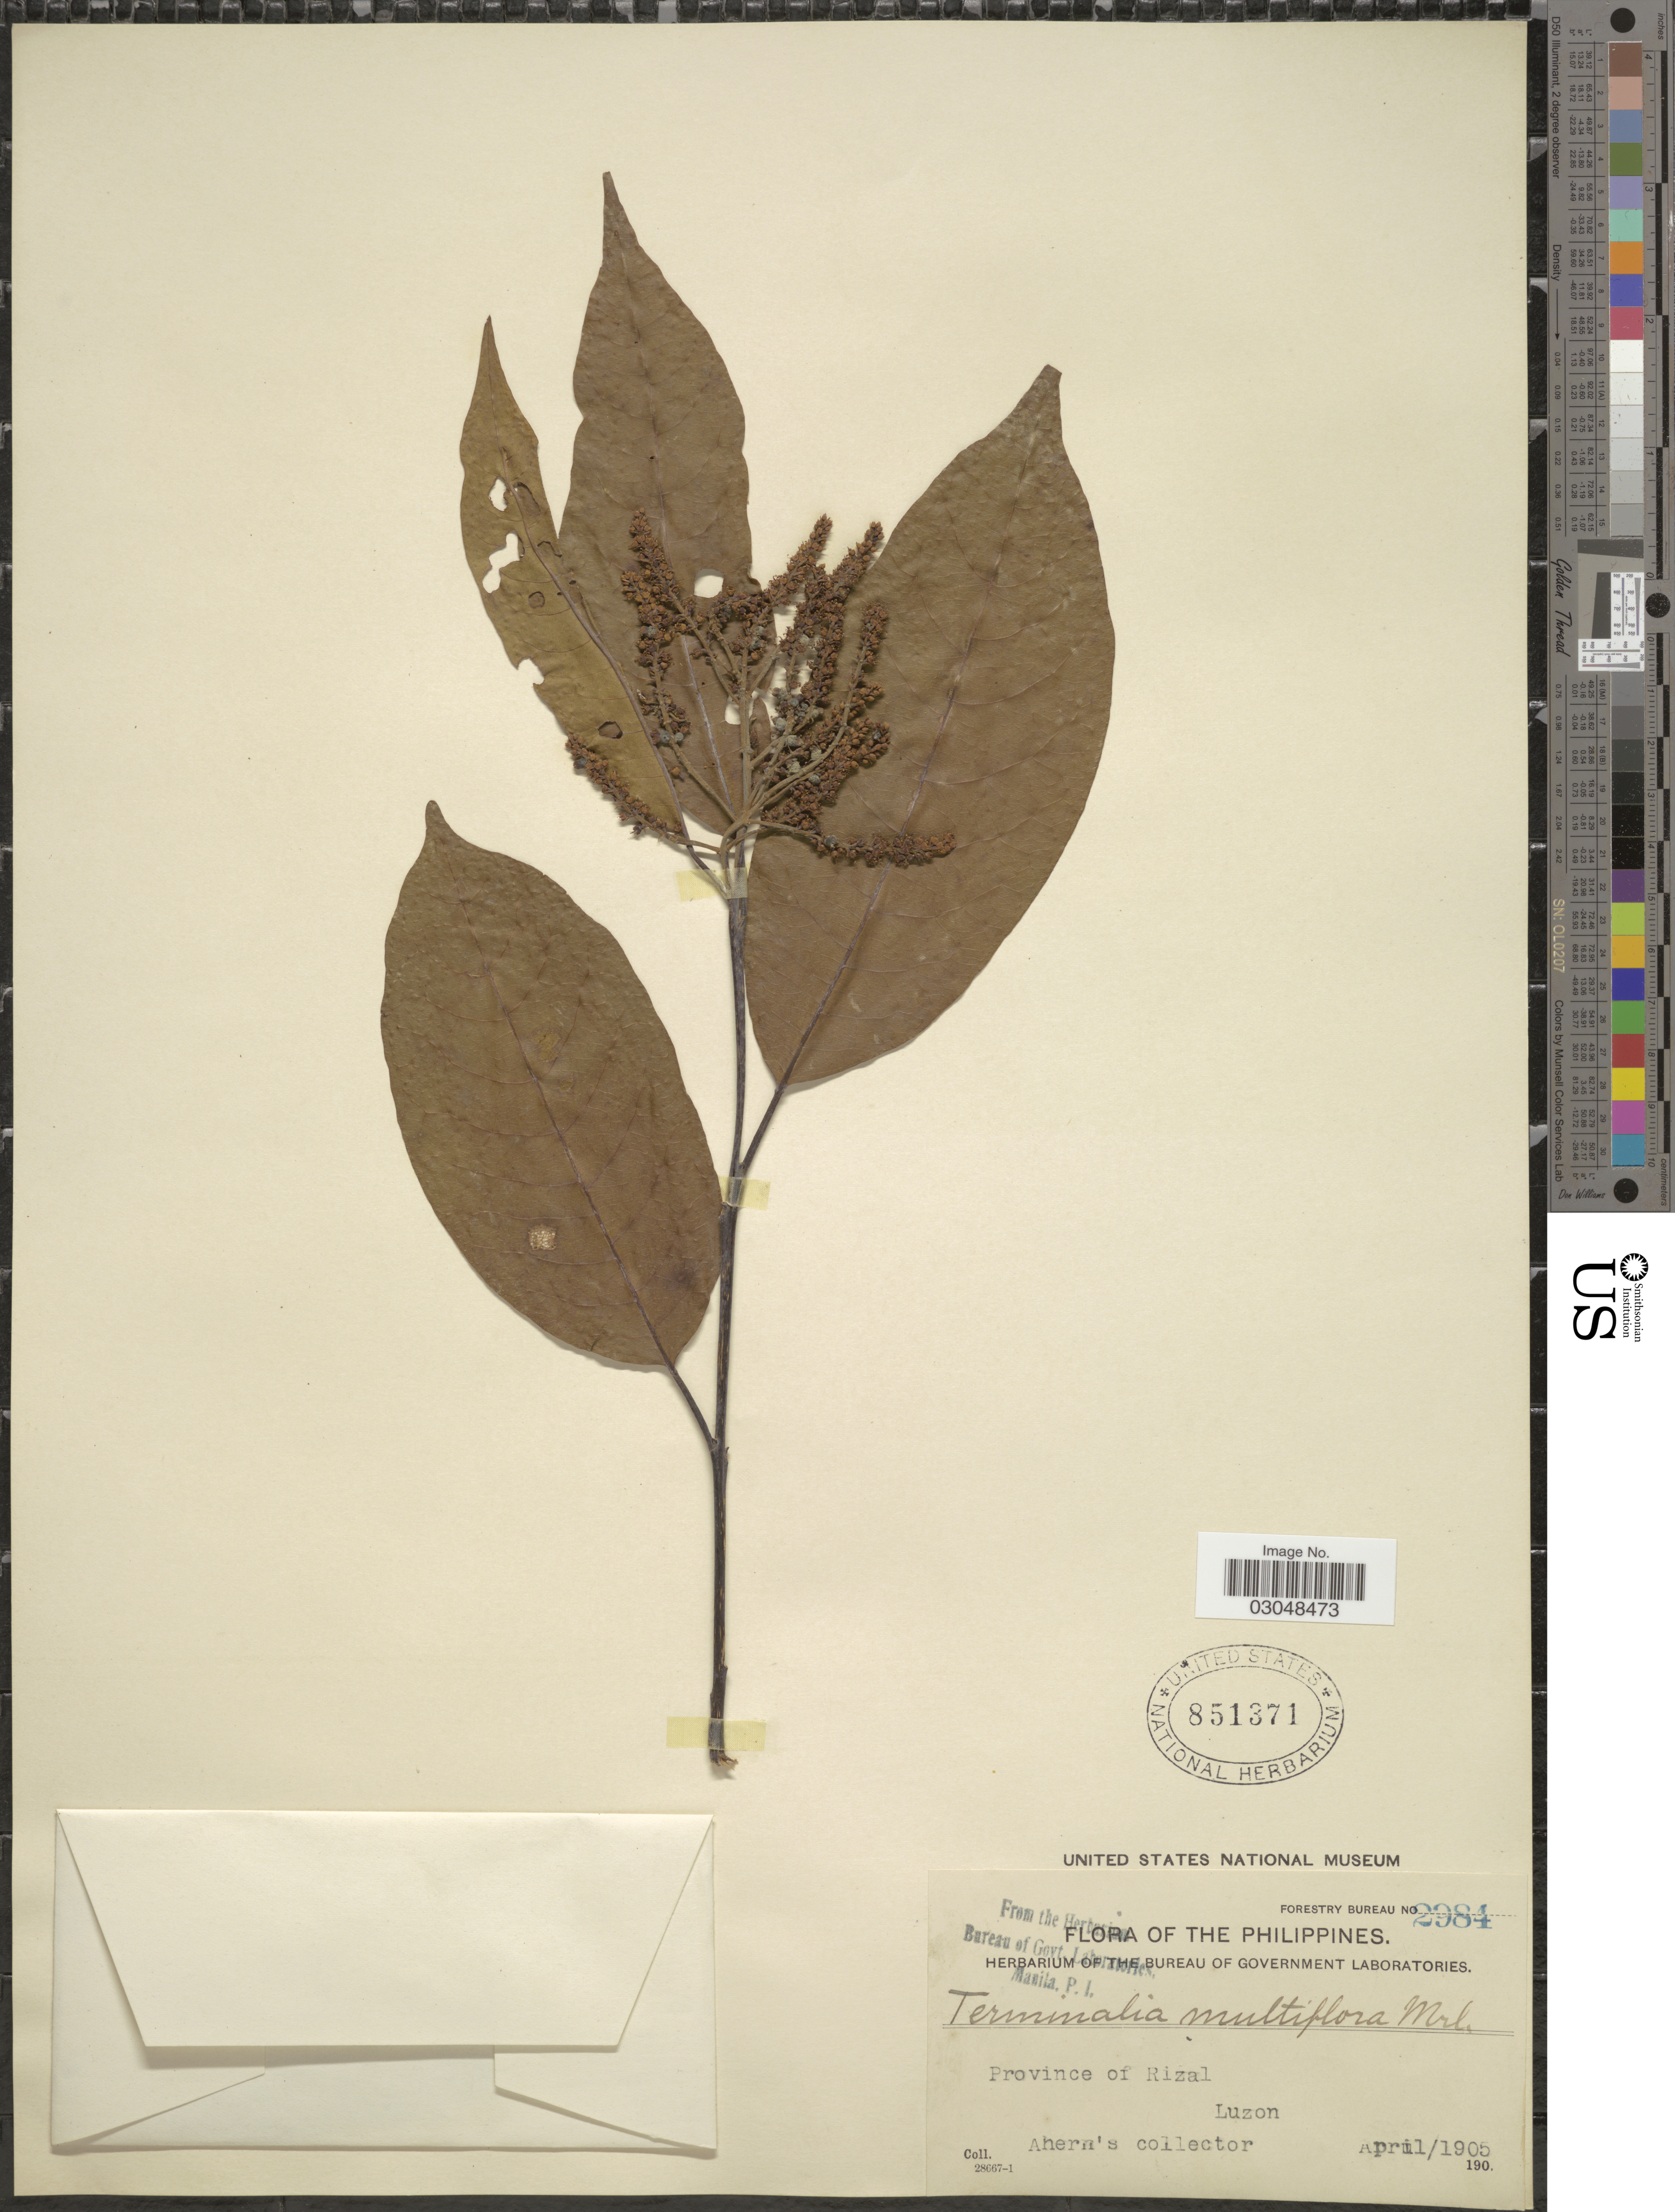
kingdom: Plantae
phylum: Tracheophyta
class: Magnoliopsida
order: Myrtales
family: Combretaceae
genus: Terminalia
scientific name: Terminalia citrina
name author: (Gaertn.) Roxb. ex Flem.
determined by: (US) Smithsonian Institution - National Museum of Natural History - Department of Botany (UNITED STATES)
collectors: Ahern's collector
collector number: Forestry Bureau 2984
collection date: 1905-04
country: Philippines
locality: Province of Rizal, Luzon.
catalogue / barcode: US 851371